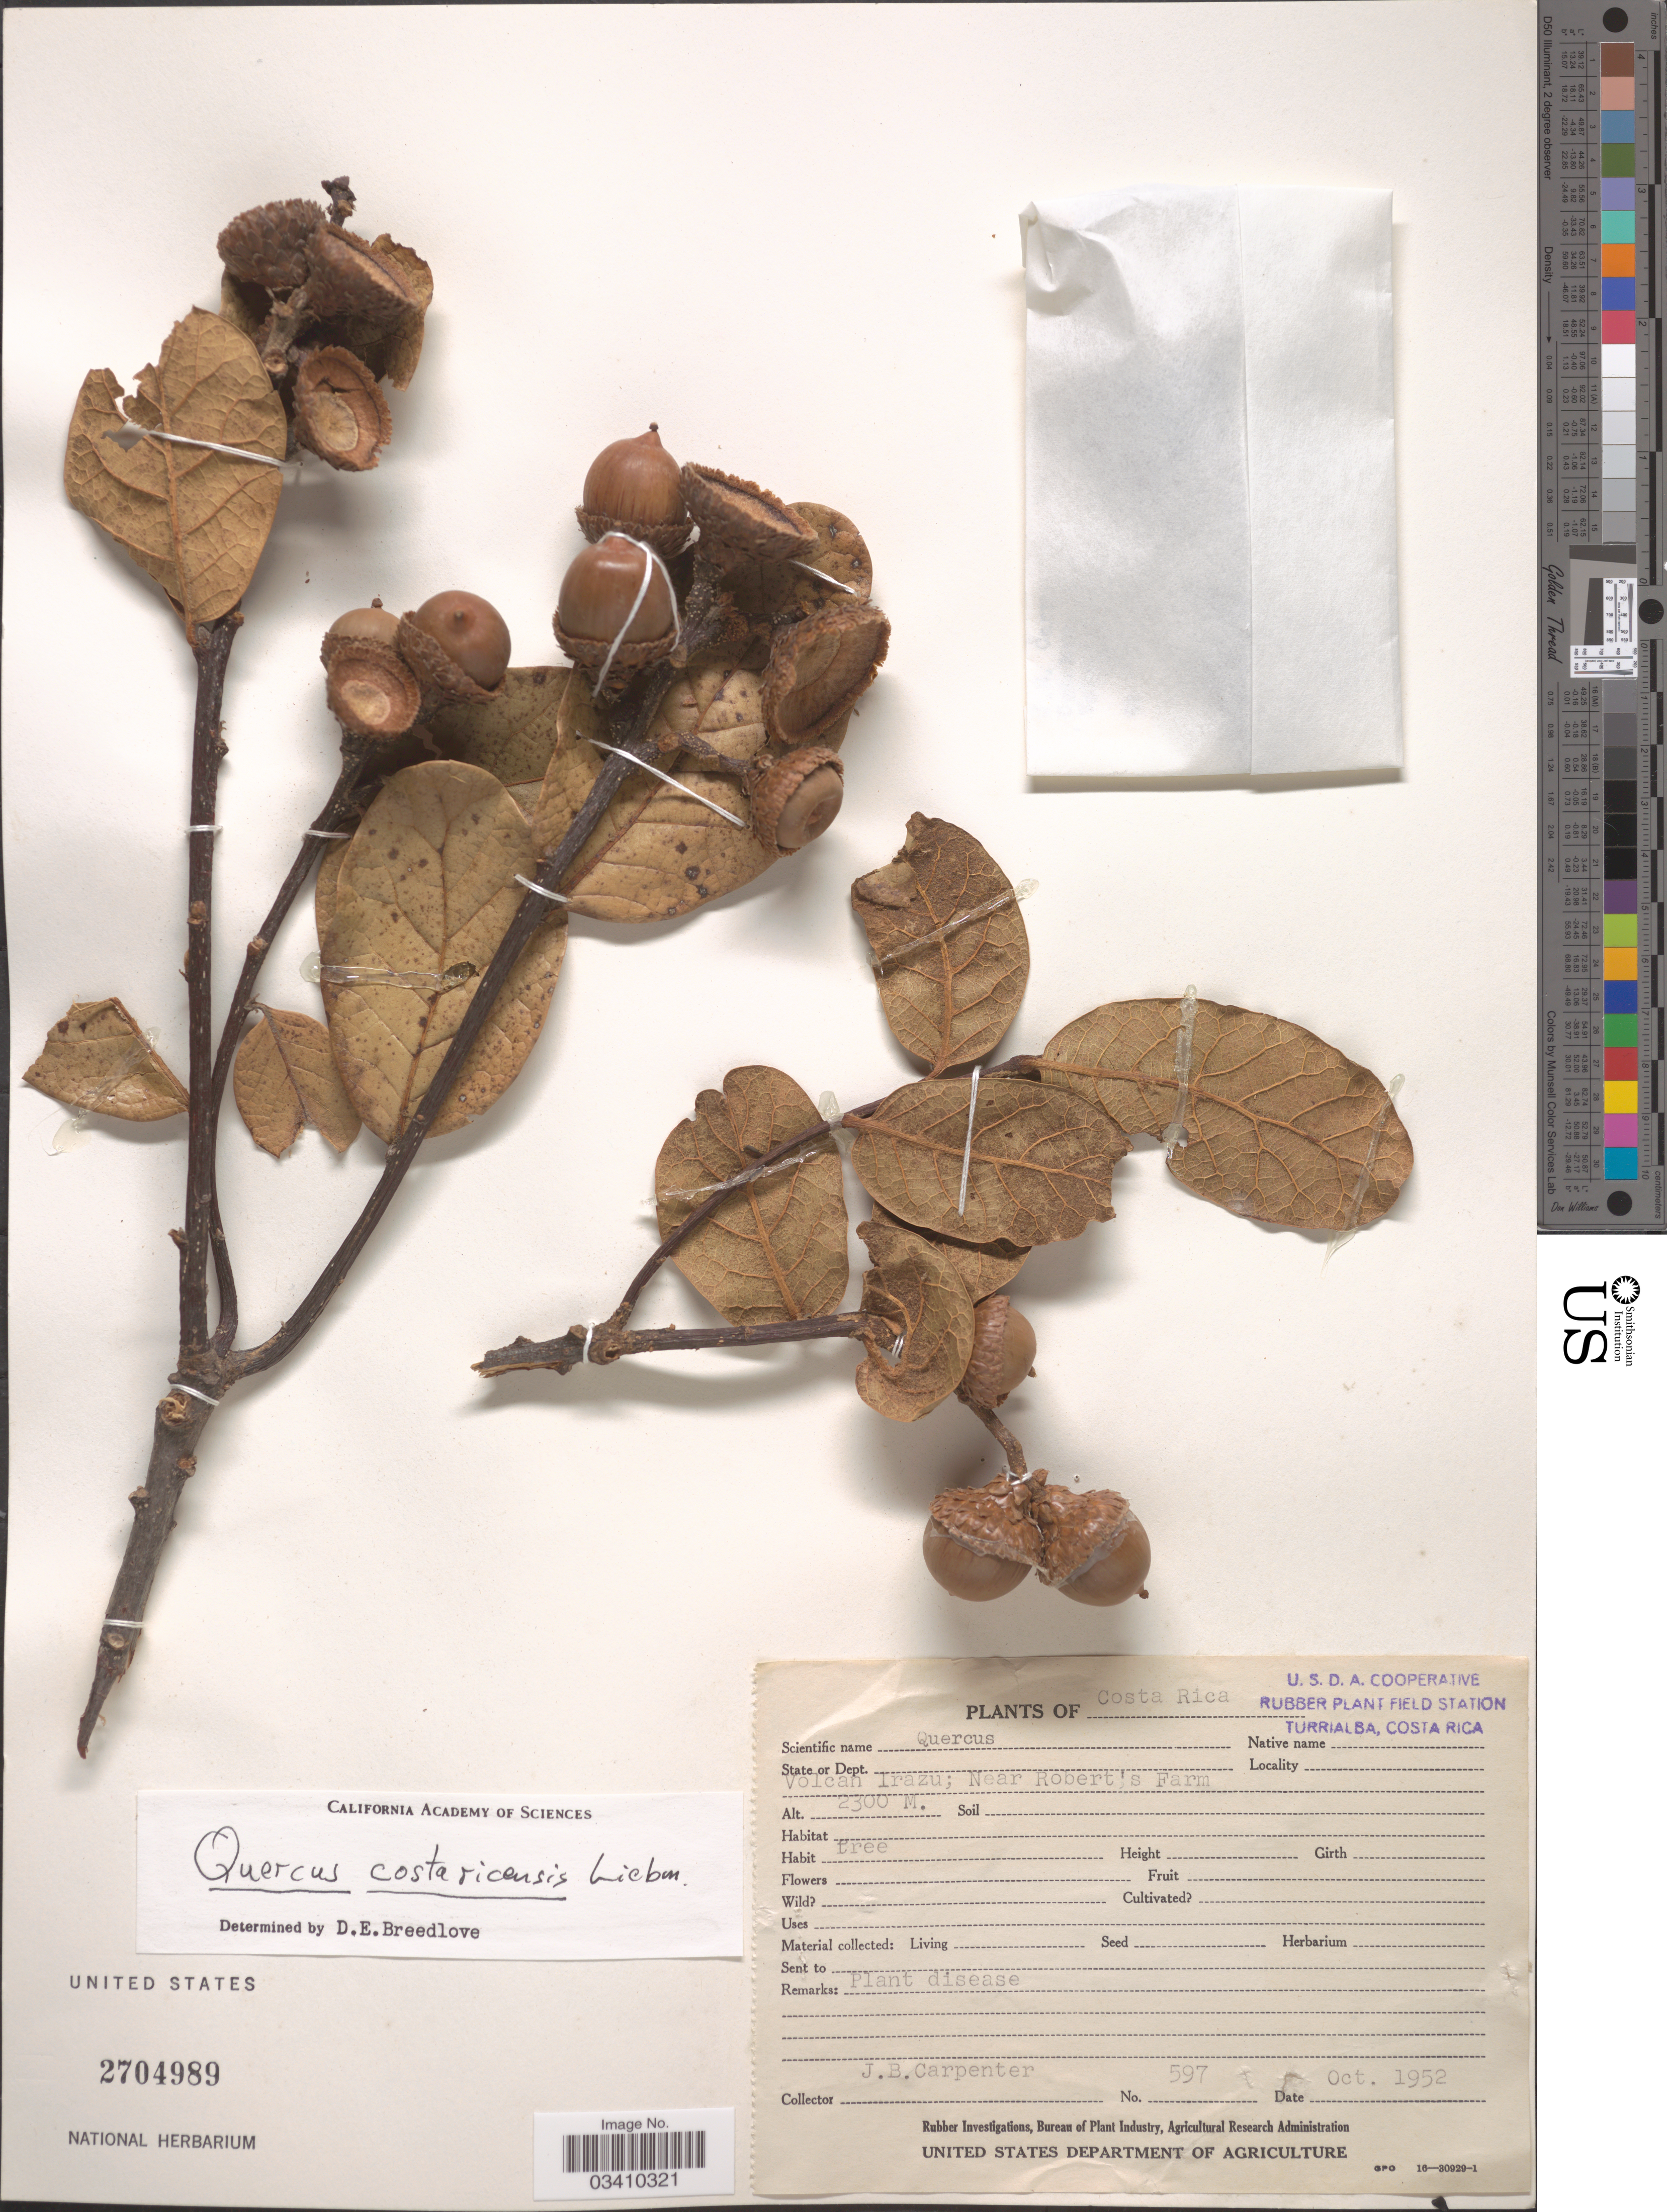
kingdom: Plantae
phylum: Tracheophyta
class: Magnoliopsida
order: Fagales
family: Fagaceae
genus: Quercus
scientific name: Quercus costaricensis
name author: Liebm.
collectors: J. Carpenter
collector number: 597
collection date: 1952-10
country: Costa Rica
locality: Volcan Irazu; Near Robert's Farm.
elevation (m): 2300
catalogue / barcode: US 2704989